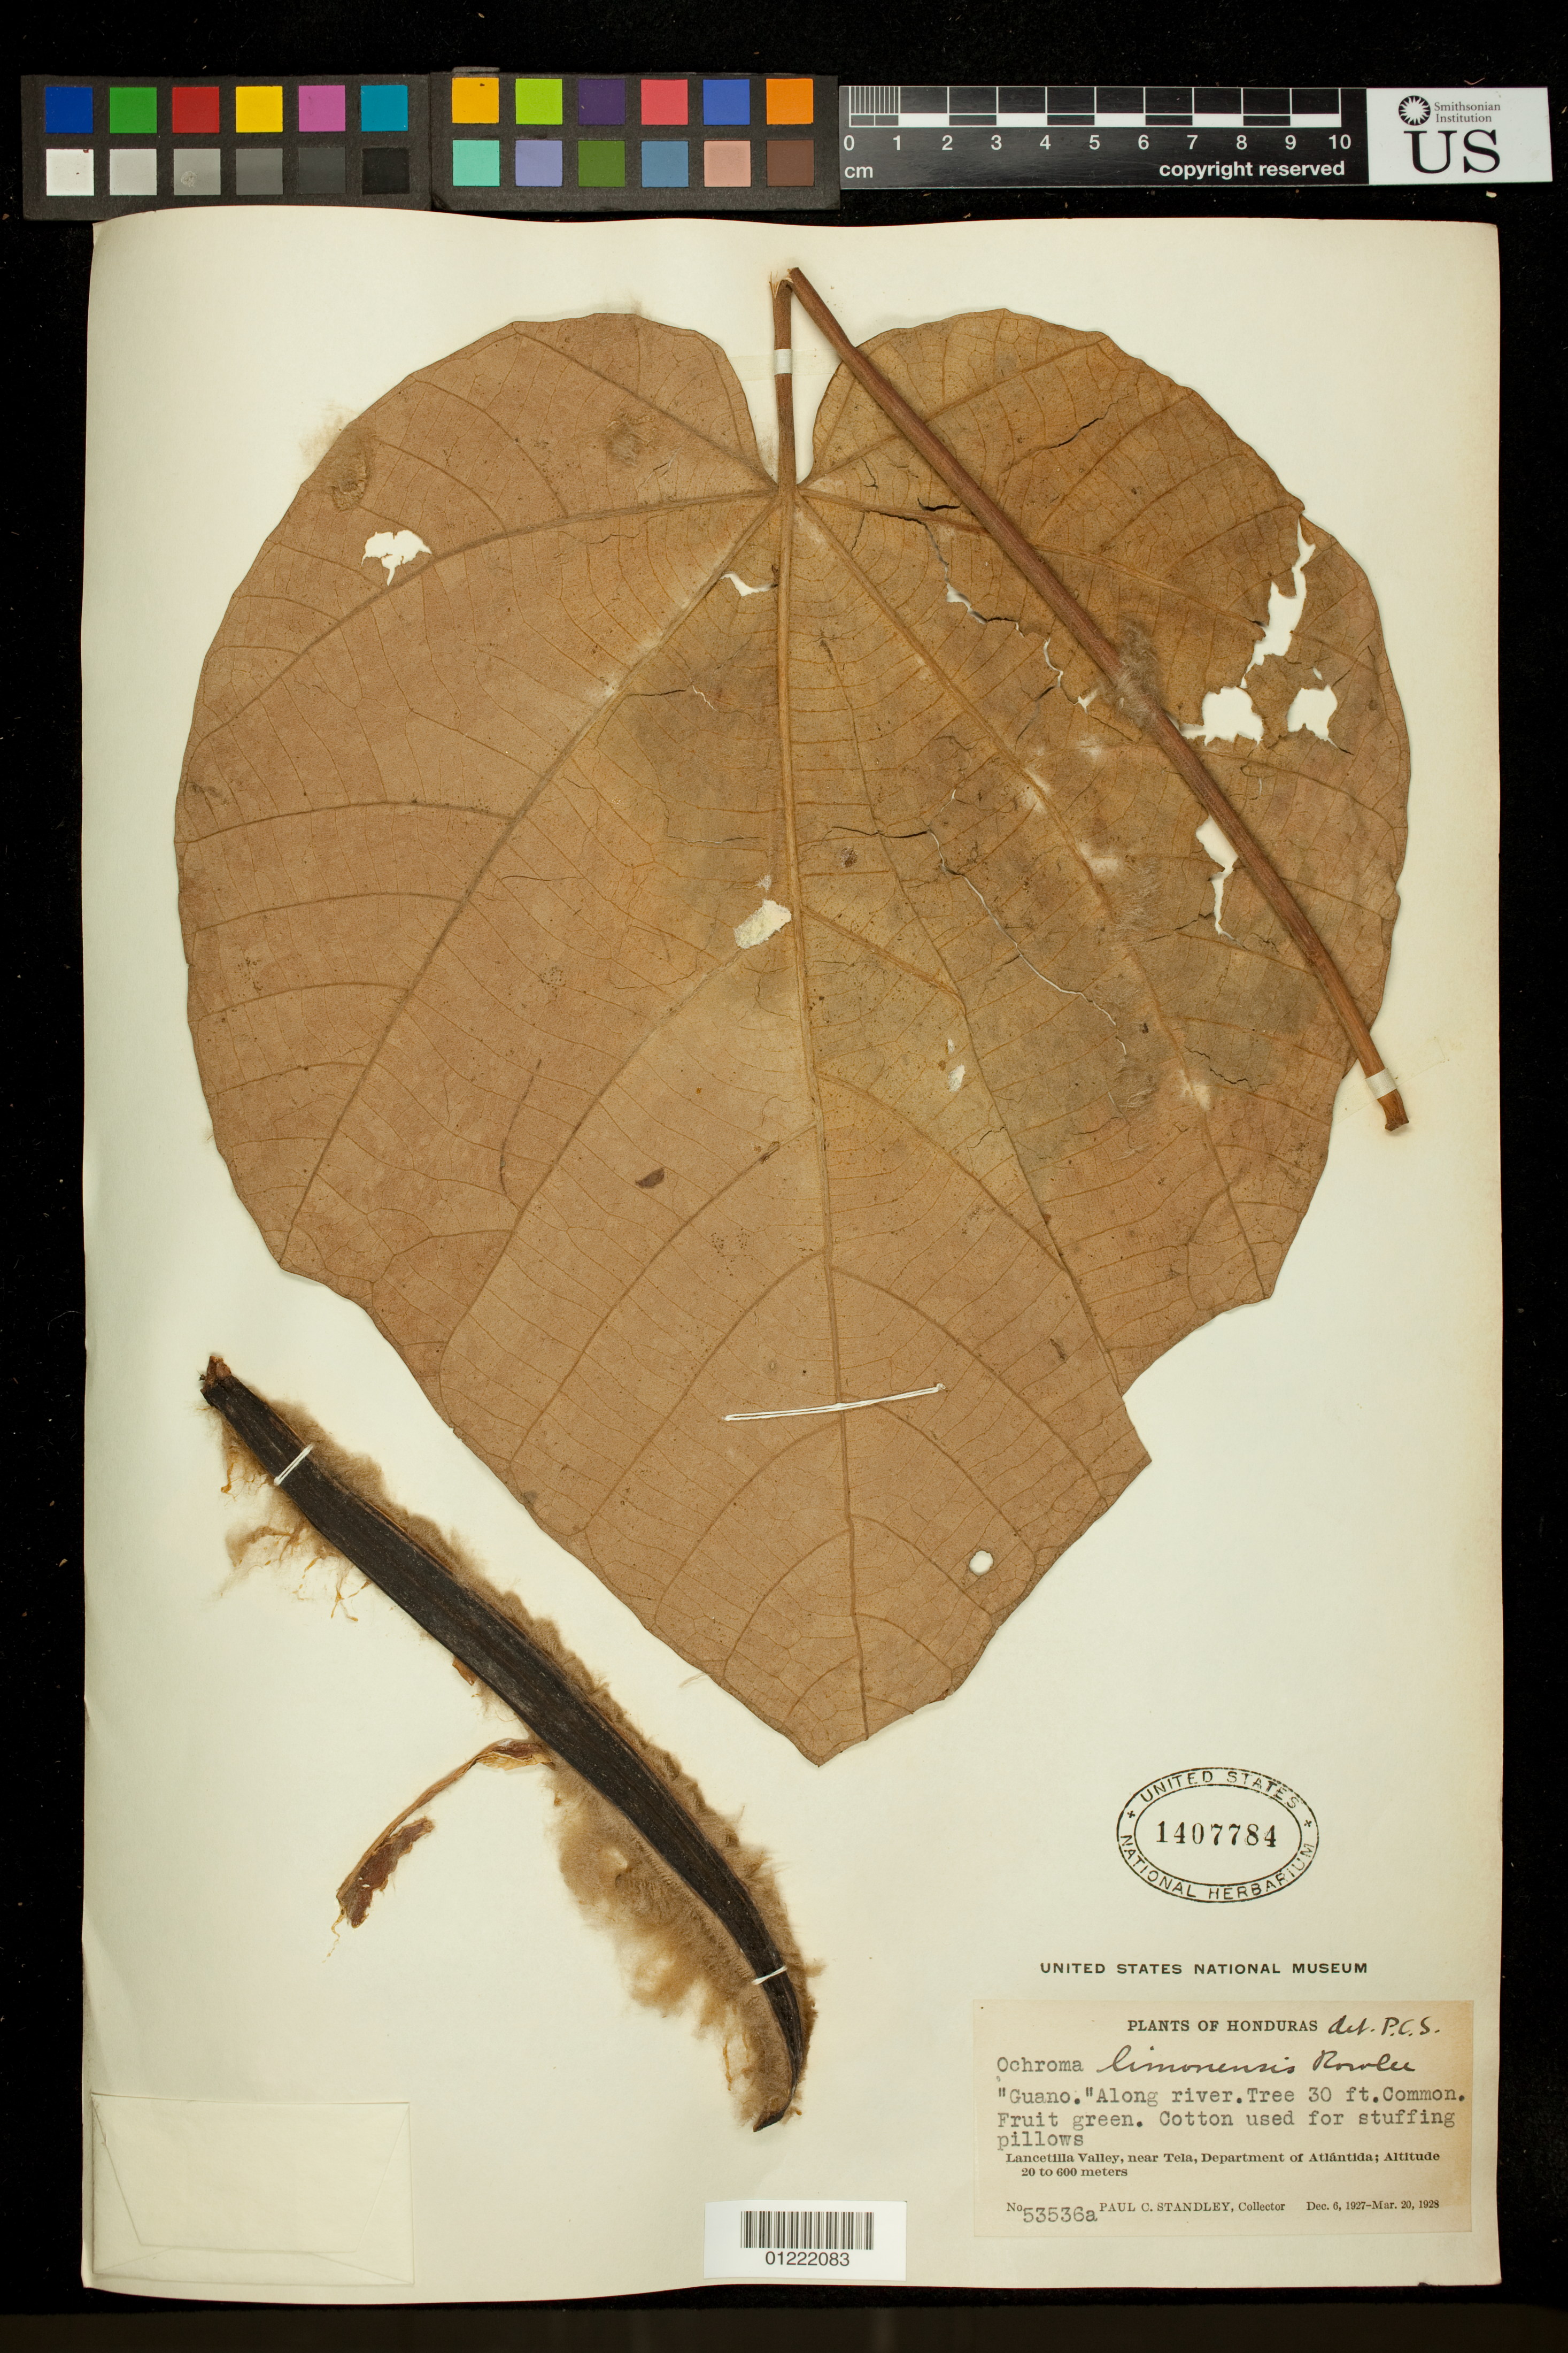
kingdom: Plantae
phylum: Tracheophyta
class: Magnoliopsida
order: Malvales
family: Malvaceae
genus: Ochroma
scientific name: Ochroma pyramidale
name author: (Cav. ex Lam.) Urb.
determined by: Dorr, L. J., (BOT), Smithsonian Institution - National Museum of Natural History (UNITED STATES)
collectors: P. C. Standley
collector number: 53536a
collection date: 1927-12-06/1928-03-20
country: Honduras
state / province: Atlántida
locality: Lancetilla Valley, near Tela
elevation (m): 20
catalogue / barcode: US 1407784